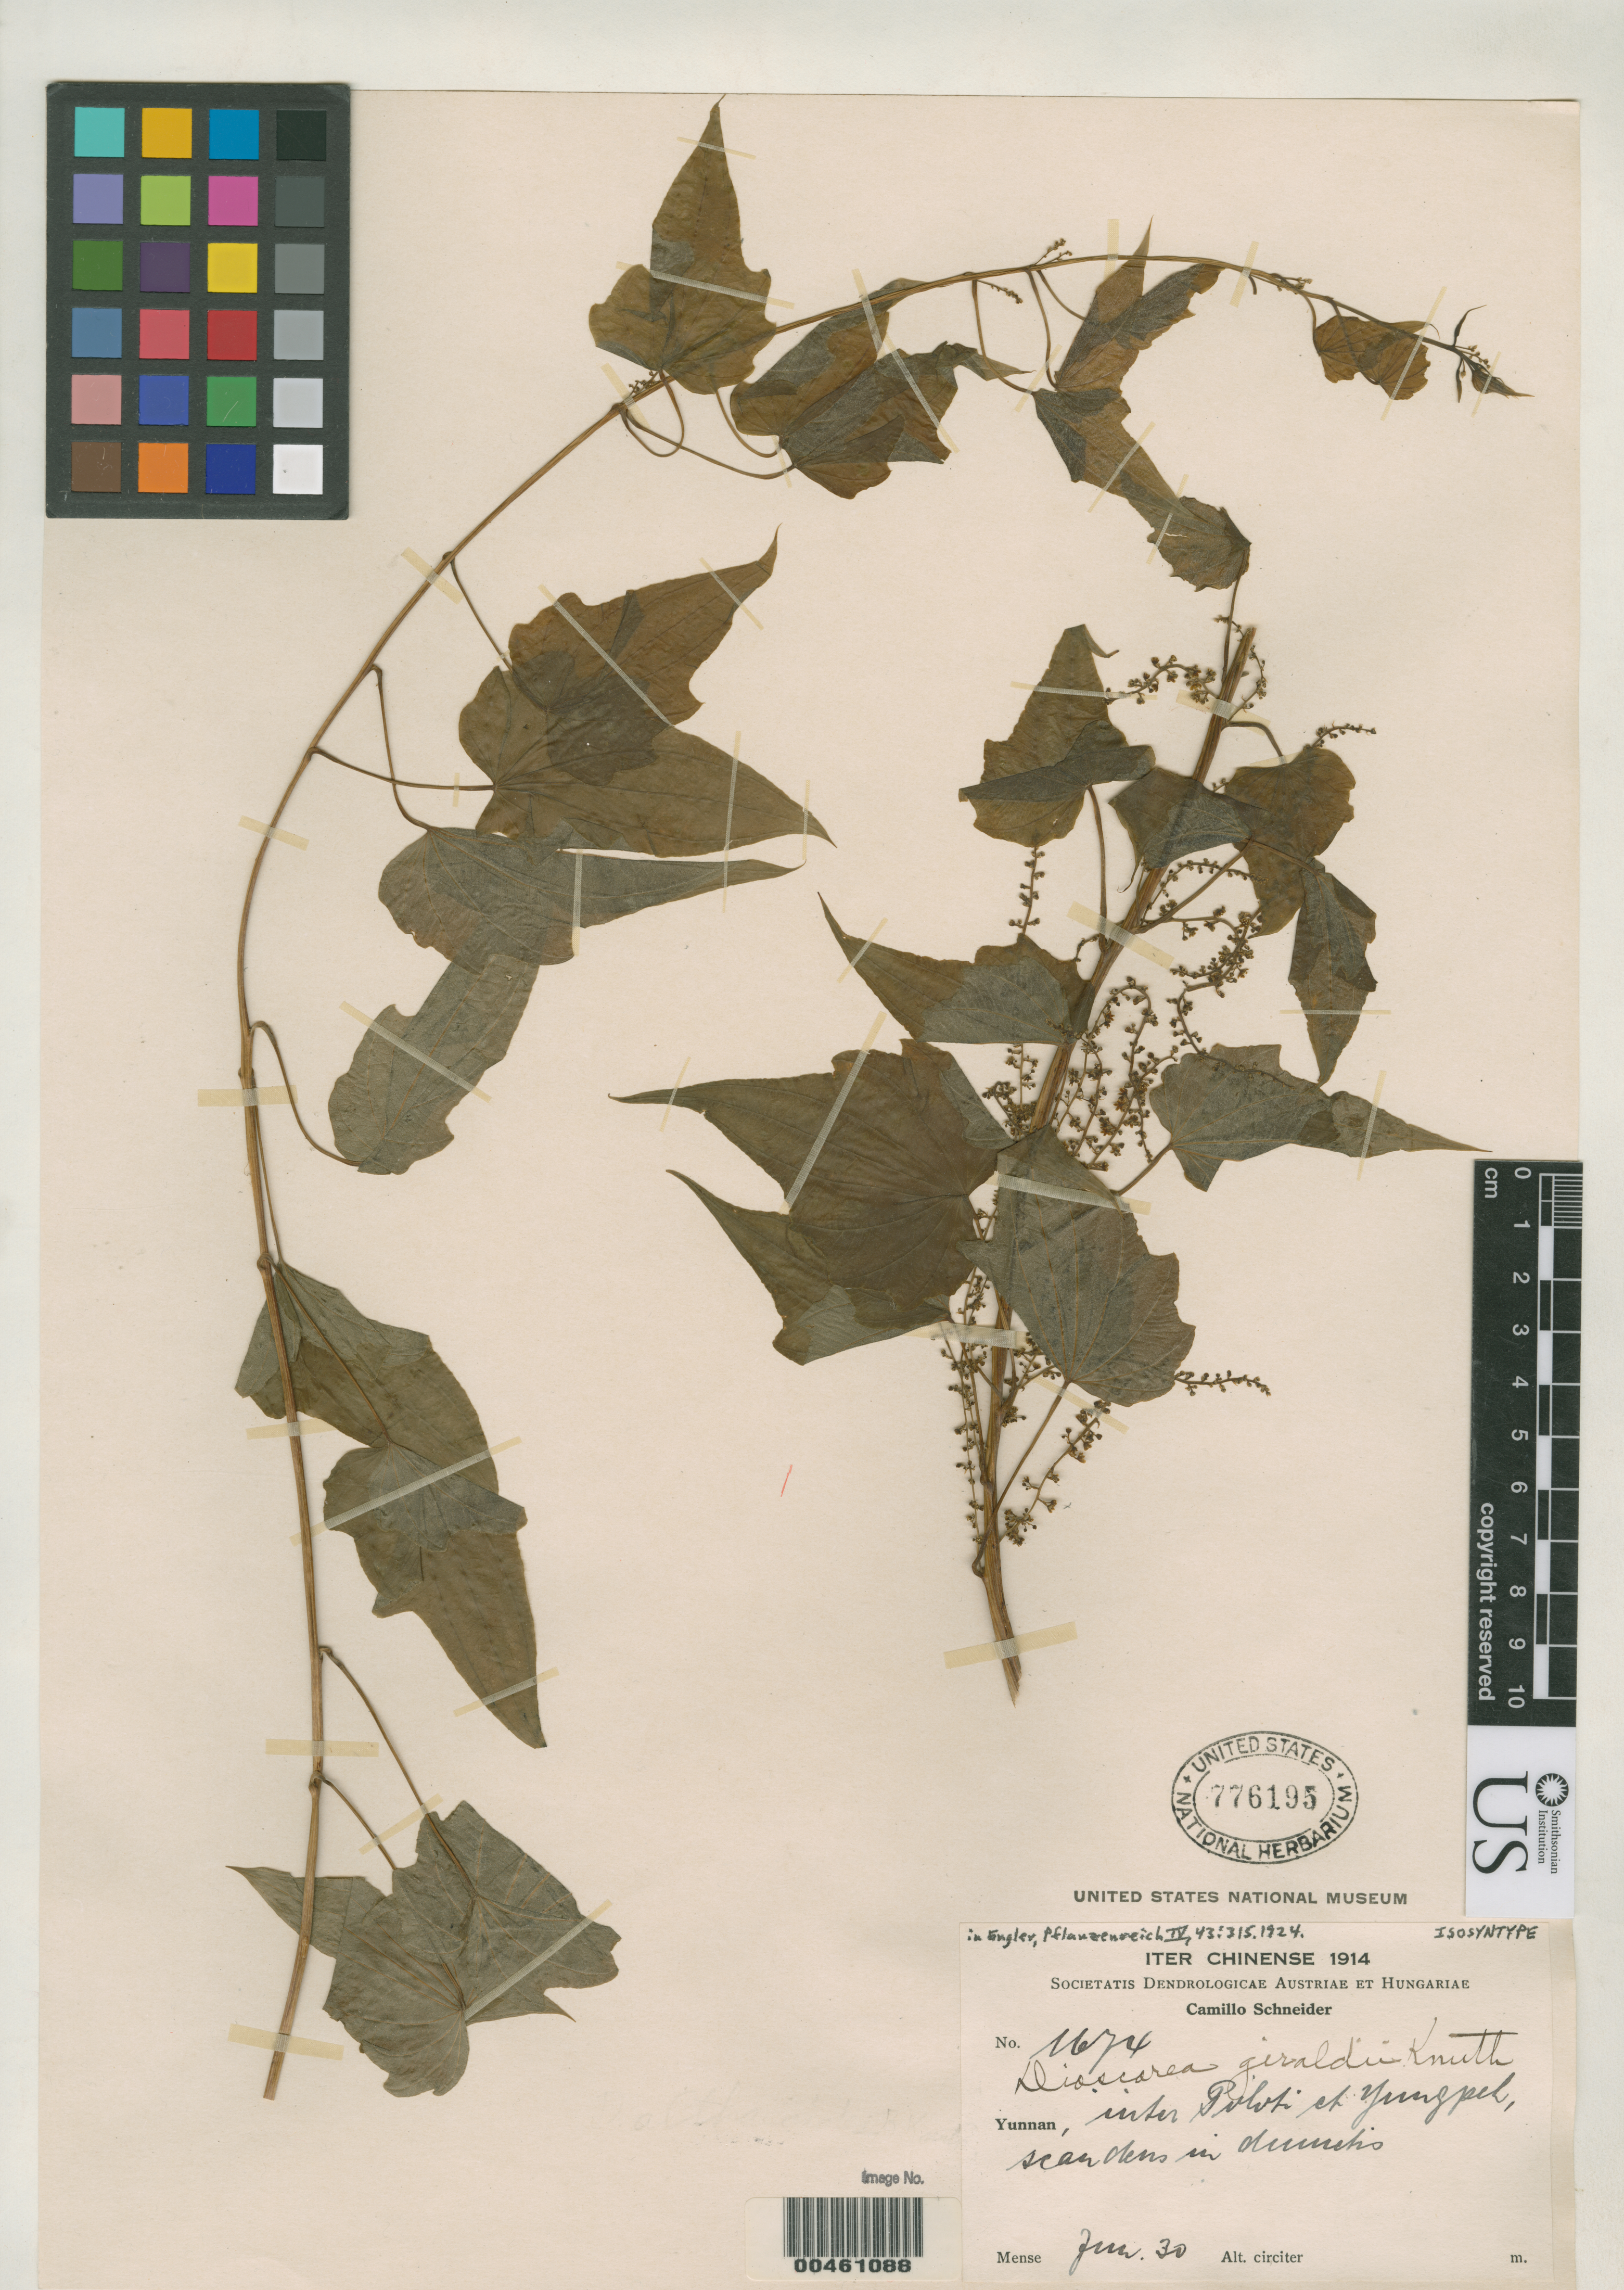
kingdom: Plantae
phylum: Tracheophyta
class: Liliopsida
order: Dioscoreales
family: Dioscoreaceae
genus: Dioscorea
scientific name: Dioscorea giraldii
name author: R. Knuth in Engl.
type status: Isosyntype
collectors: C. Schneider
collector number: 1674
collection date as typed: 30 Jun 1914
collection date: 1914-06-30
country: China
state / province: Yunnan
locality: Inter Poloti et Yungpeh.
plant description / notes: Synonymy according to Pei & Ting, 1985, Fl. Reipubl. Pop. Sin. 16(1): 60.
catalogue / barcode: US 776195